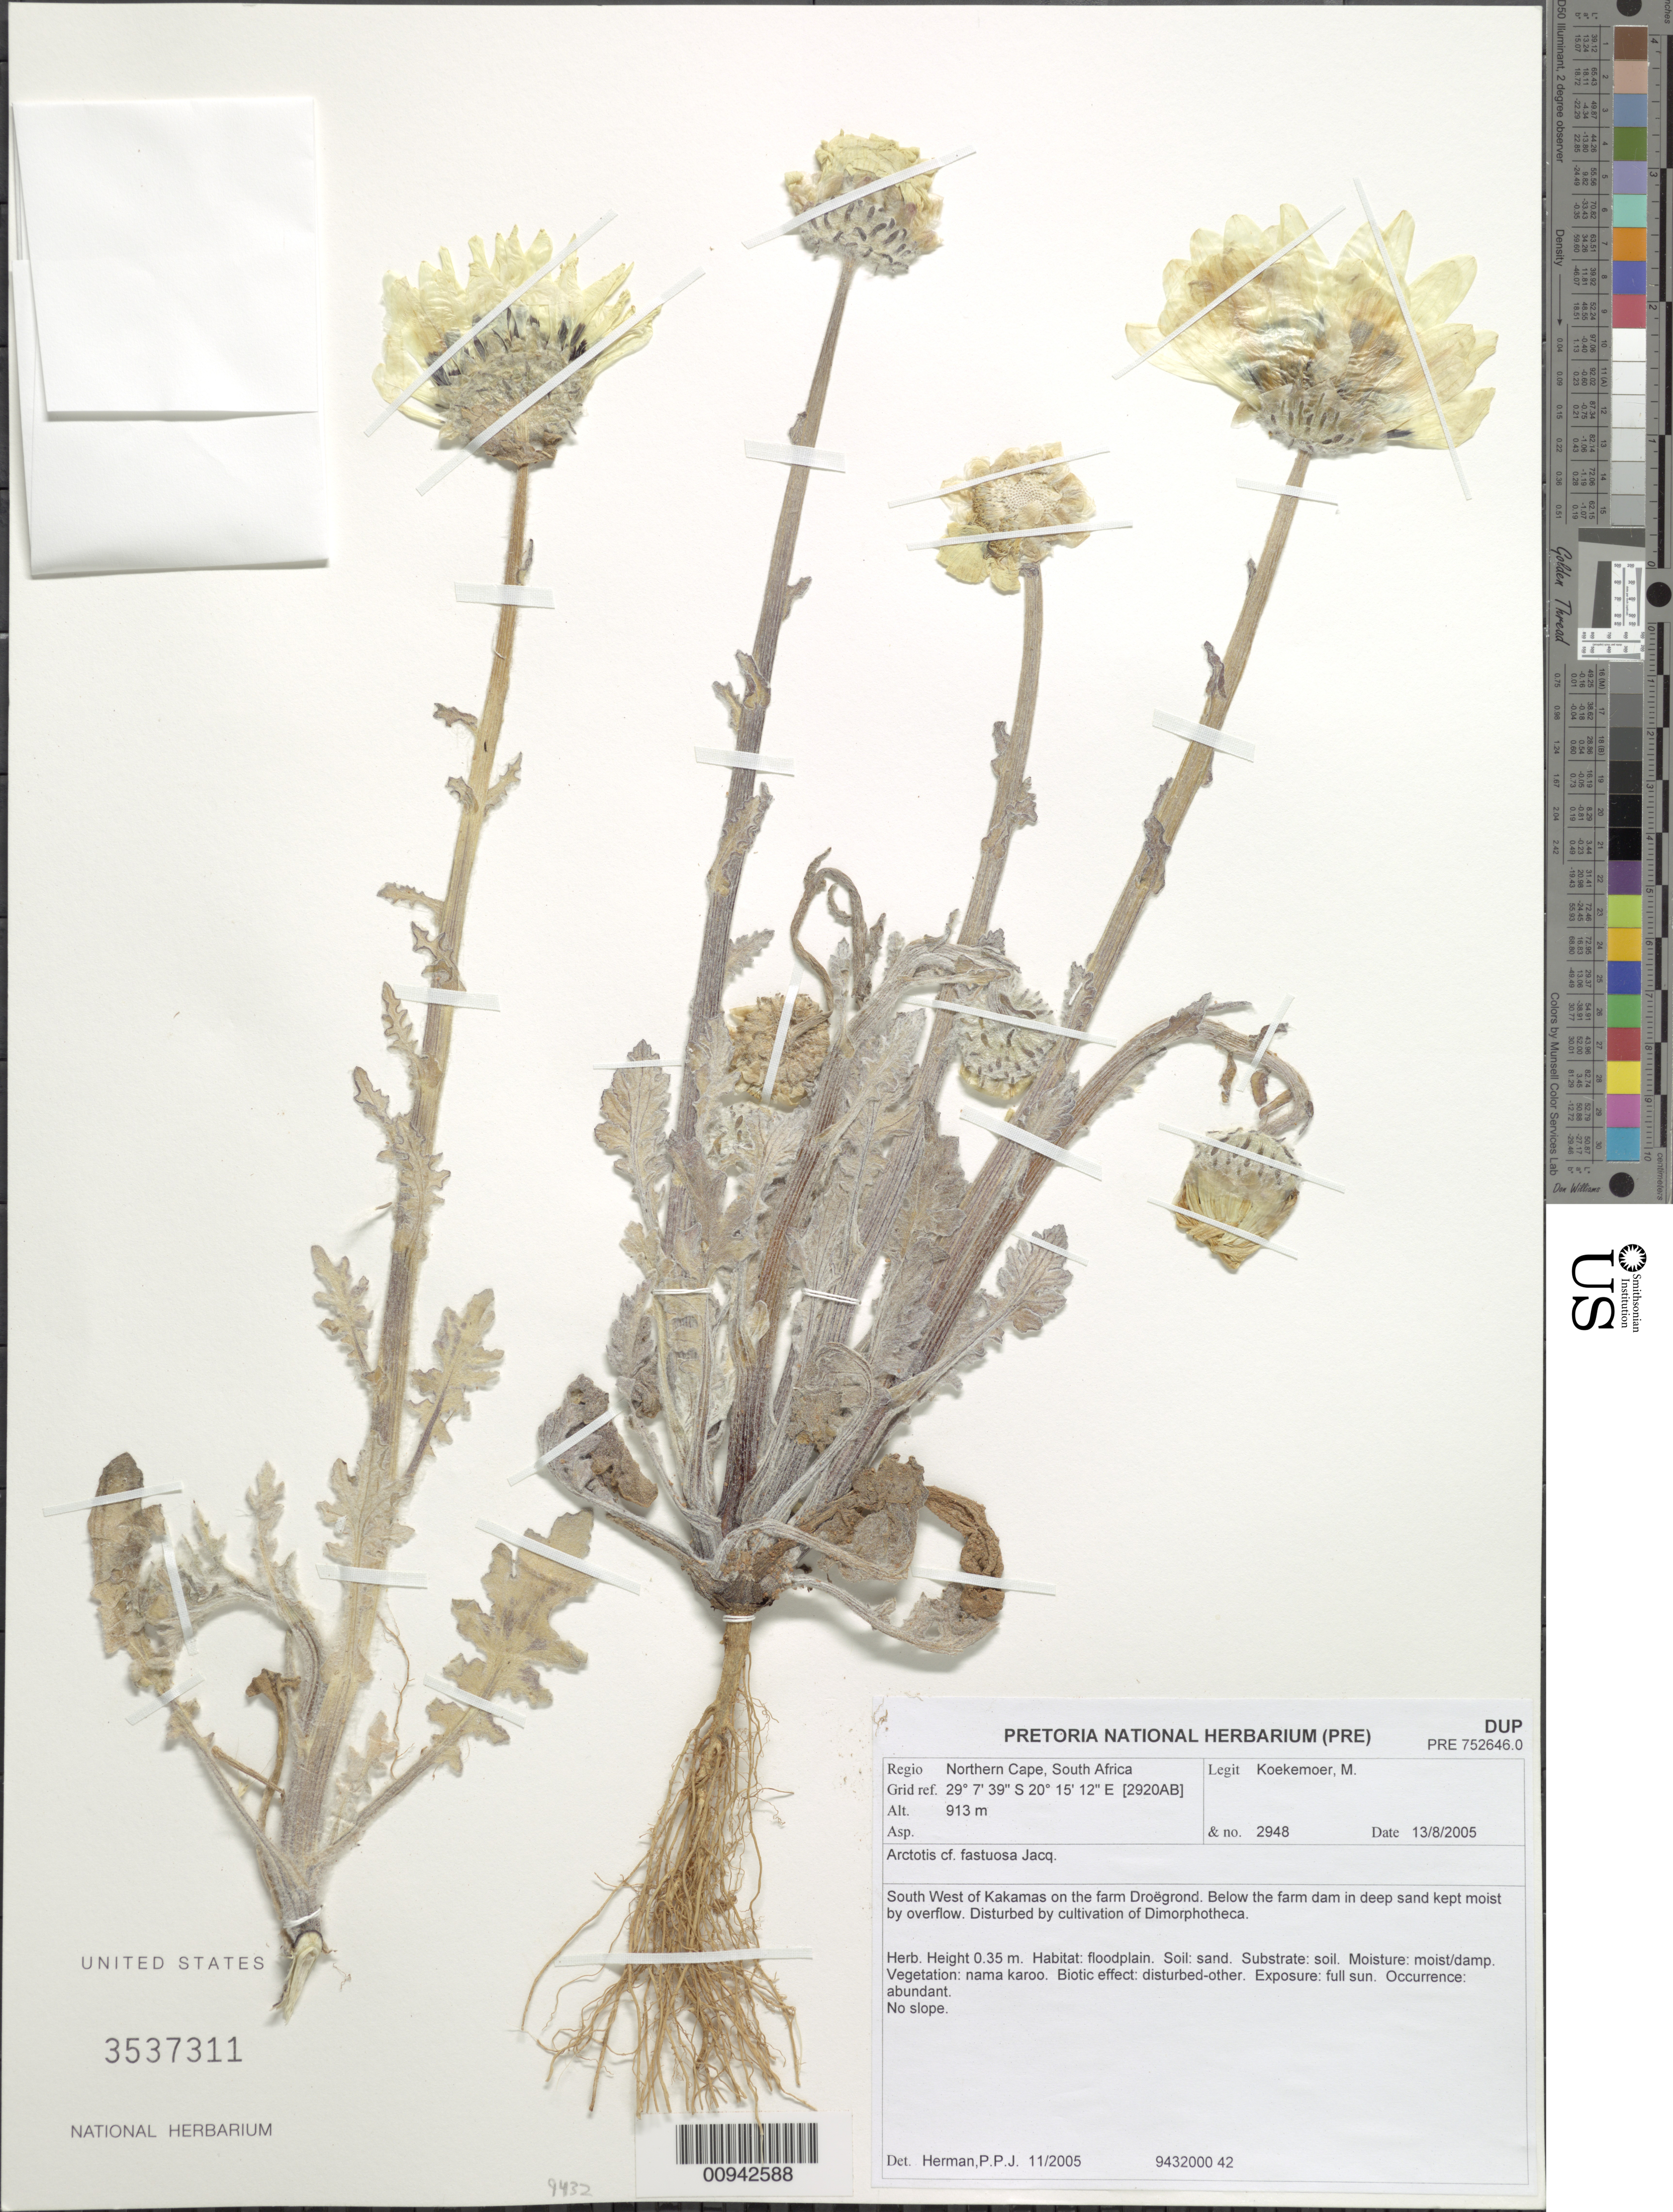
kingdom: Plantae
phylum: Tracheophyta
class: Magnoliopsida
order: Asterales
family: Asteraceae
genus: Arctotis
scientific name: Arctotis fastuosa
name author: Jacq.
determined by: Herman, P. P. J.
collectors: M. Koekemoer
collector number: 2948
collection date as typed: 13 August 2005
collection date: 2005-08-13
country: South Africa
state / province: Northern Cape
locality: South West of Kakamas on the farm Droëgrond; below the farm dam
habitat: Deep sand kept moist by overflow. Disturbed by cultivation of Dimophotheca. Floodplain. Sand. Moist/damp. Vegetation: nama karoo. Disturbed. Full sun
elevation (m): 913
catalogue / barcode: US 3537311